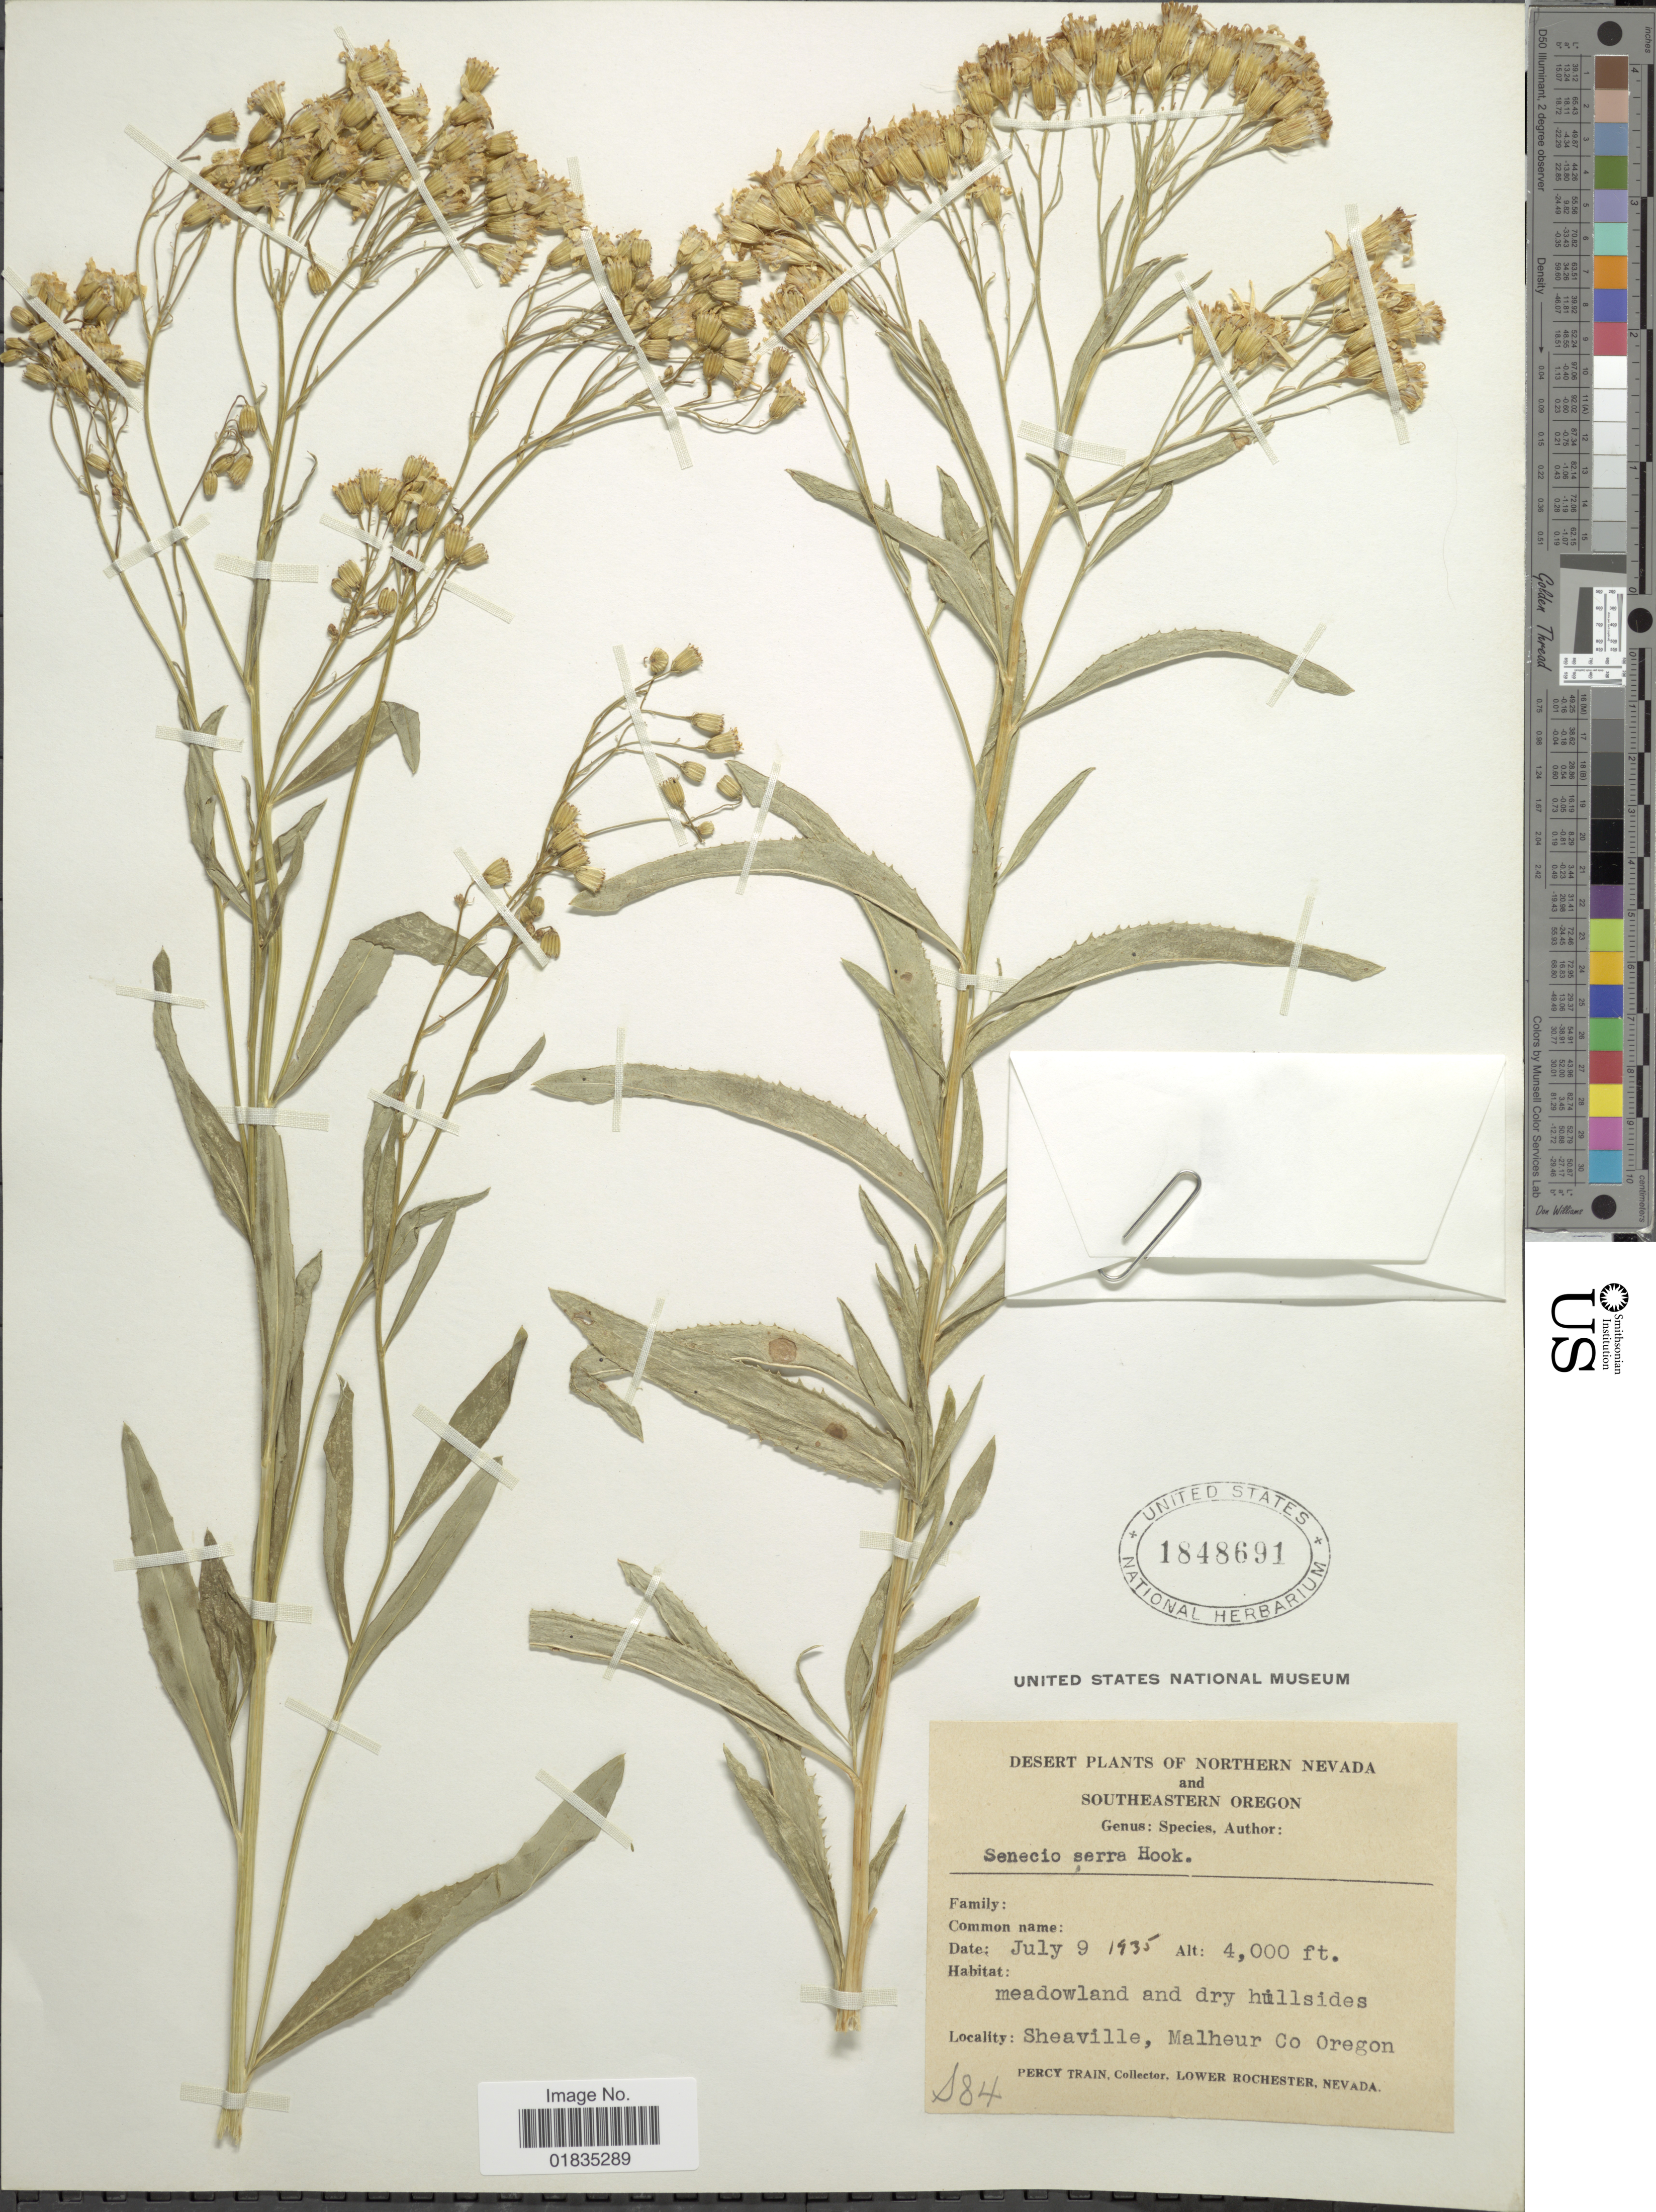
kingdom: Plantae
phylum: Tracheophyta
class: Magnoliopsida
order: Asterales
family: Asteraceae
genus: Senecio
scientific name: Senecio serra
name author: Hook.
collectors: P. Train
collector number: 184*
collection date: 1935-07-09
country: United States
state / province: Oregon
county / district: Malheur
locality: Desert of Northern Nevada and Southeastern Oregon, meadowland and dry hillsides, Sheaville, Malheur Co Oregon.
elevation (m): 1219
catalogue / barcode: US 1848691